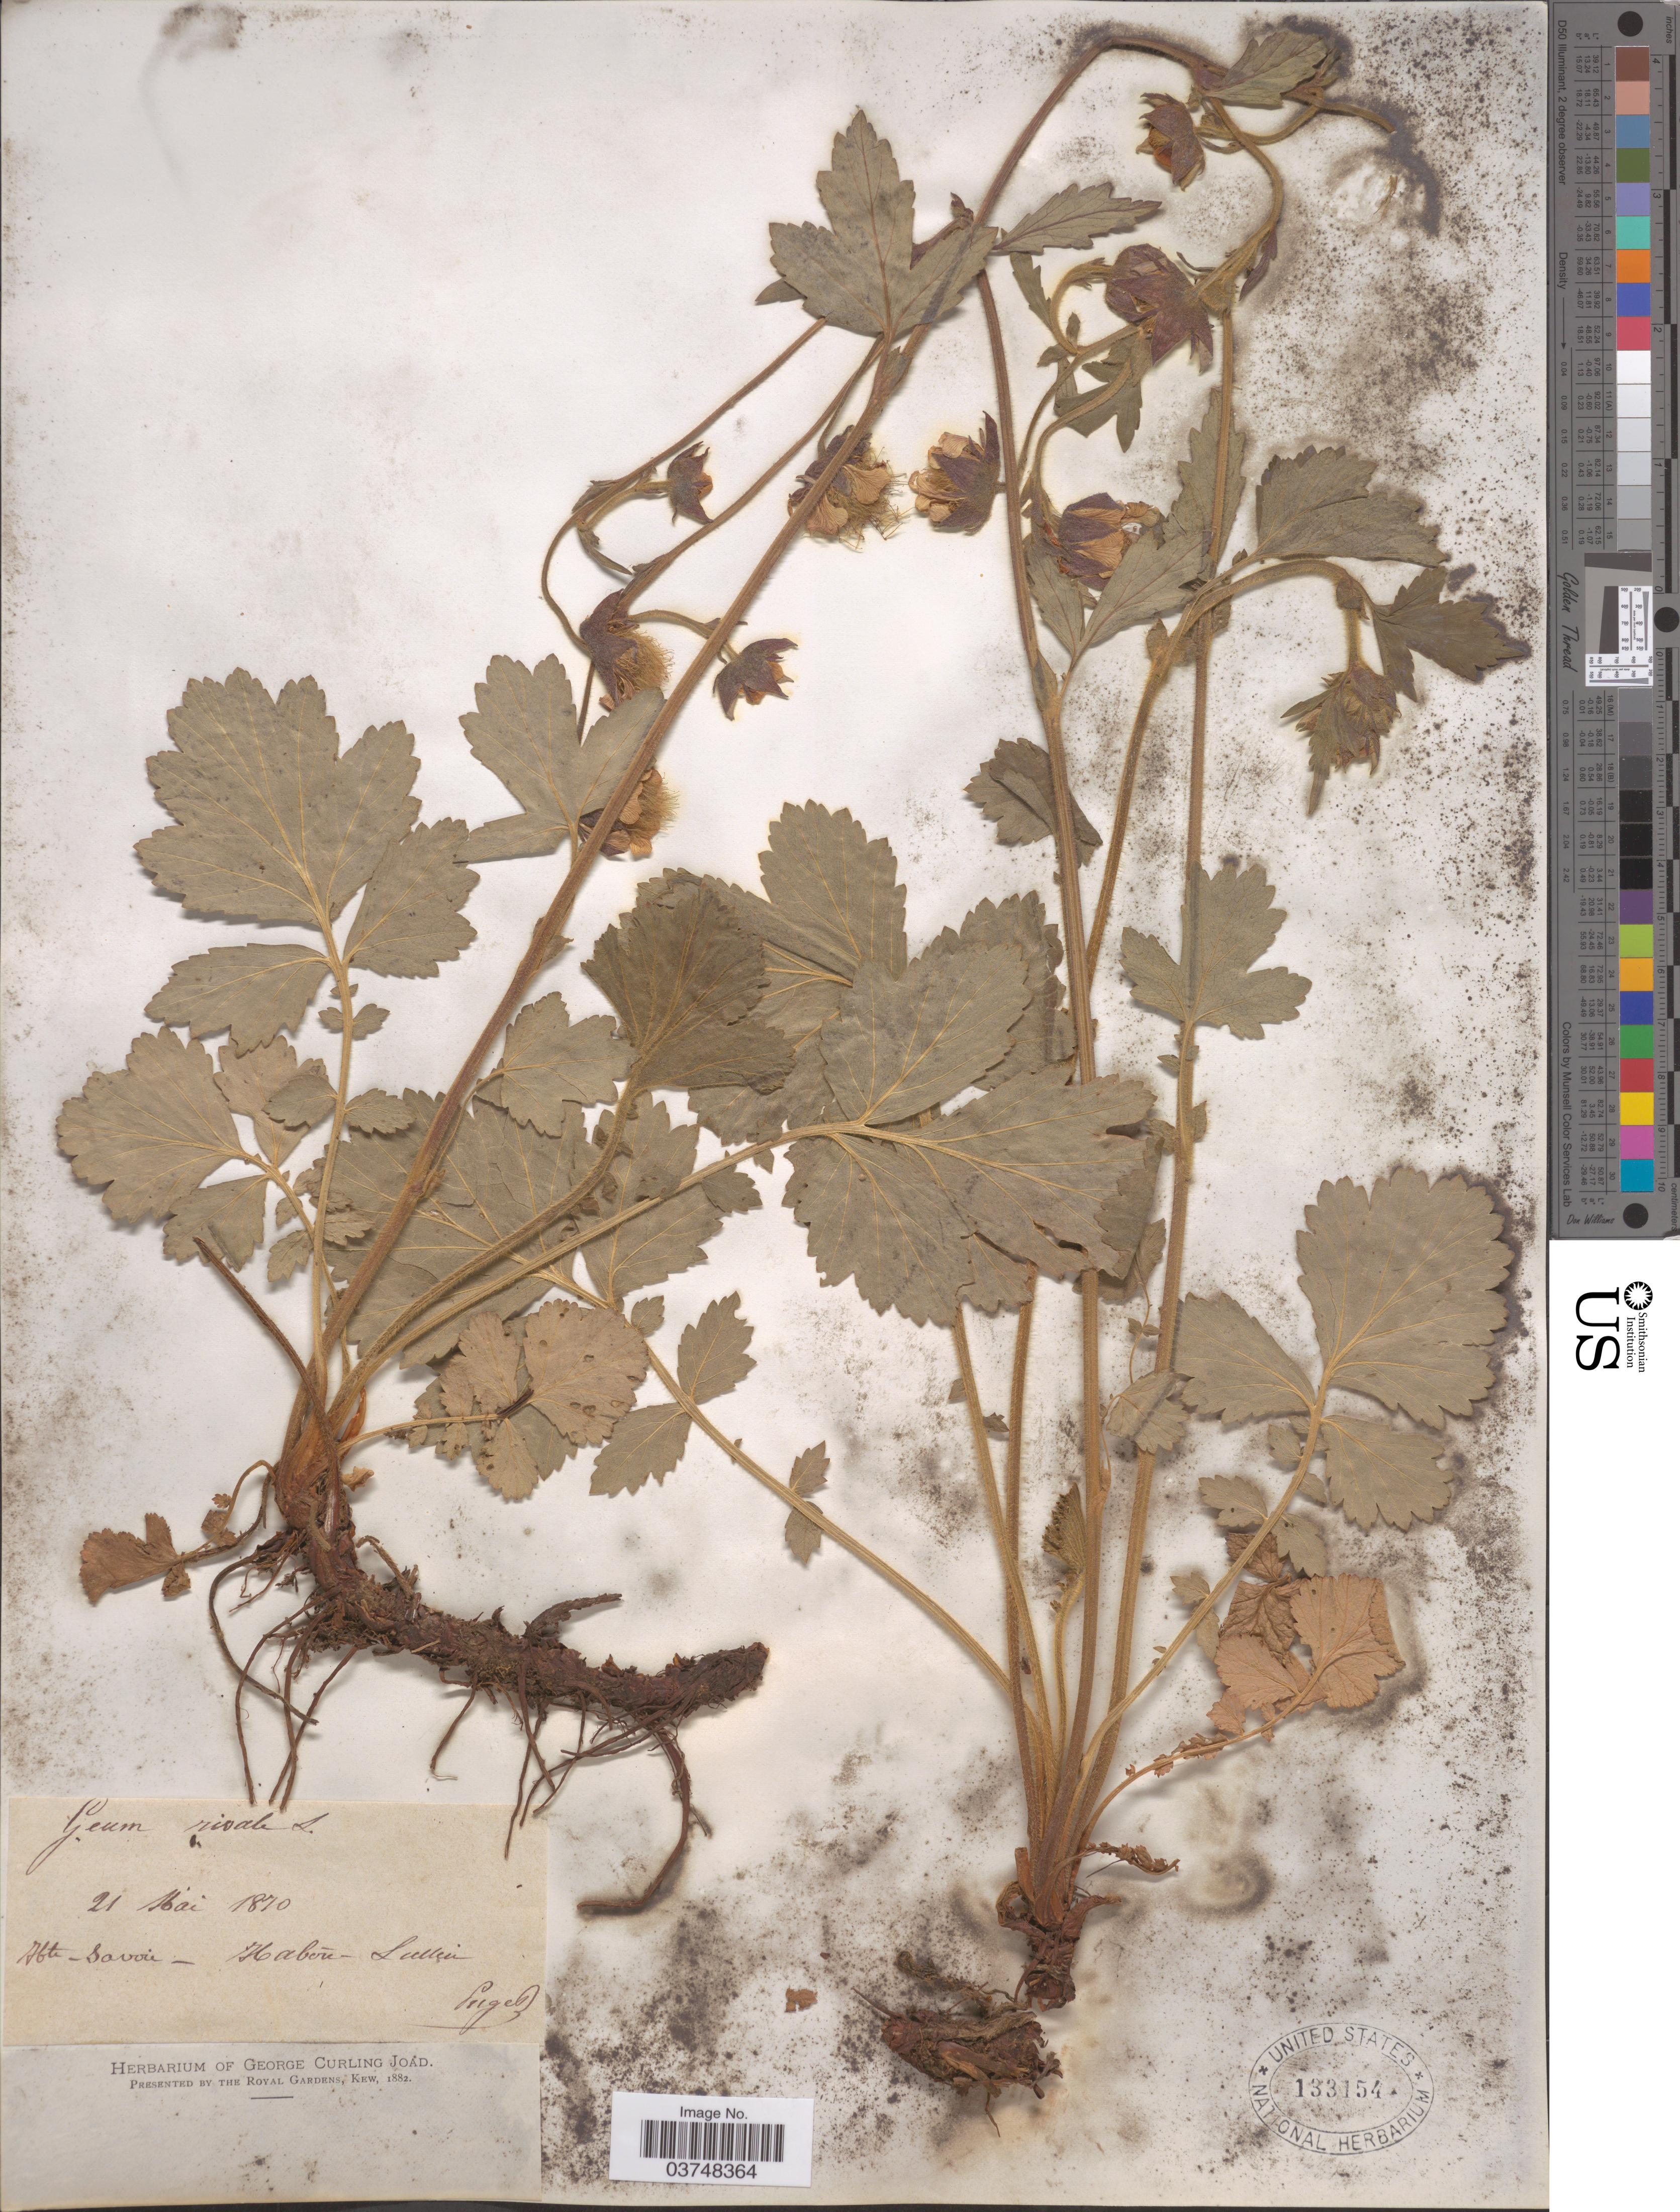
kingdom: Plantae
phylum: Tracheophyta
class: Magnoliopsida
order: Rosales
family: Rosaceae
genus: Geum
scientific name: Geum rivale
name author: L.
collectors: -. Puget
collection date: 1870-05-21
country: France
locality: Hte - Savoie - Habére - Lullin.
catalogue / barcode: US 133154